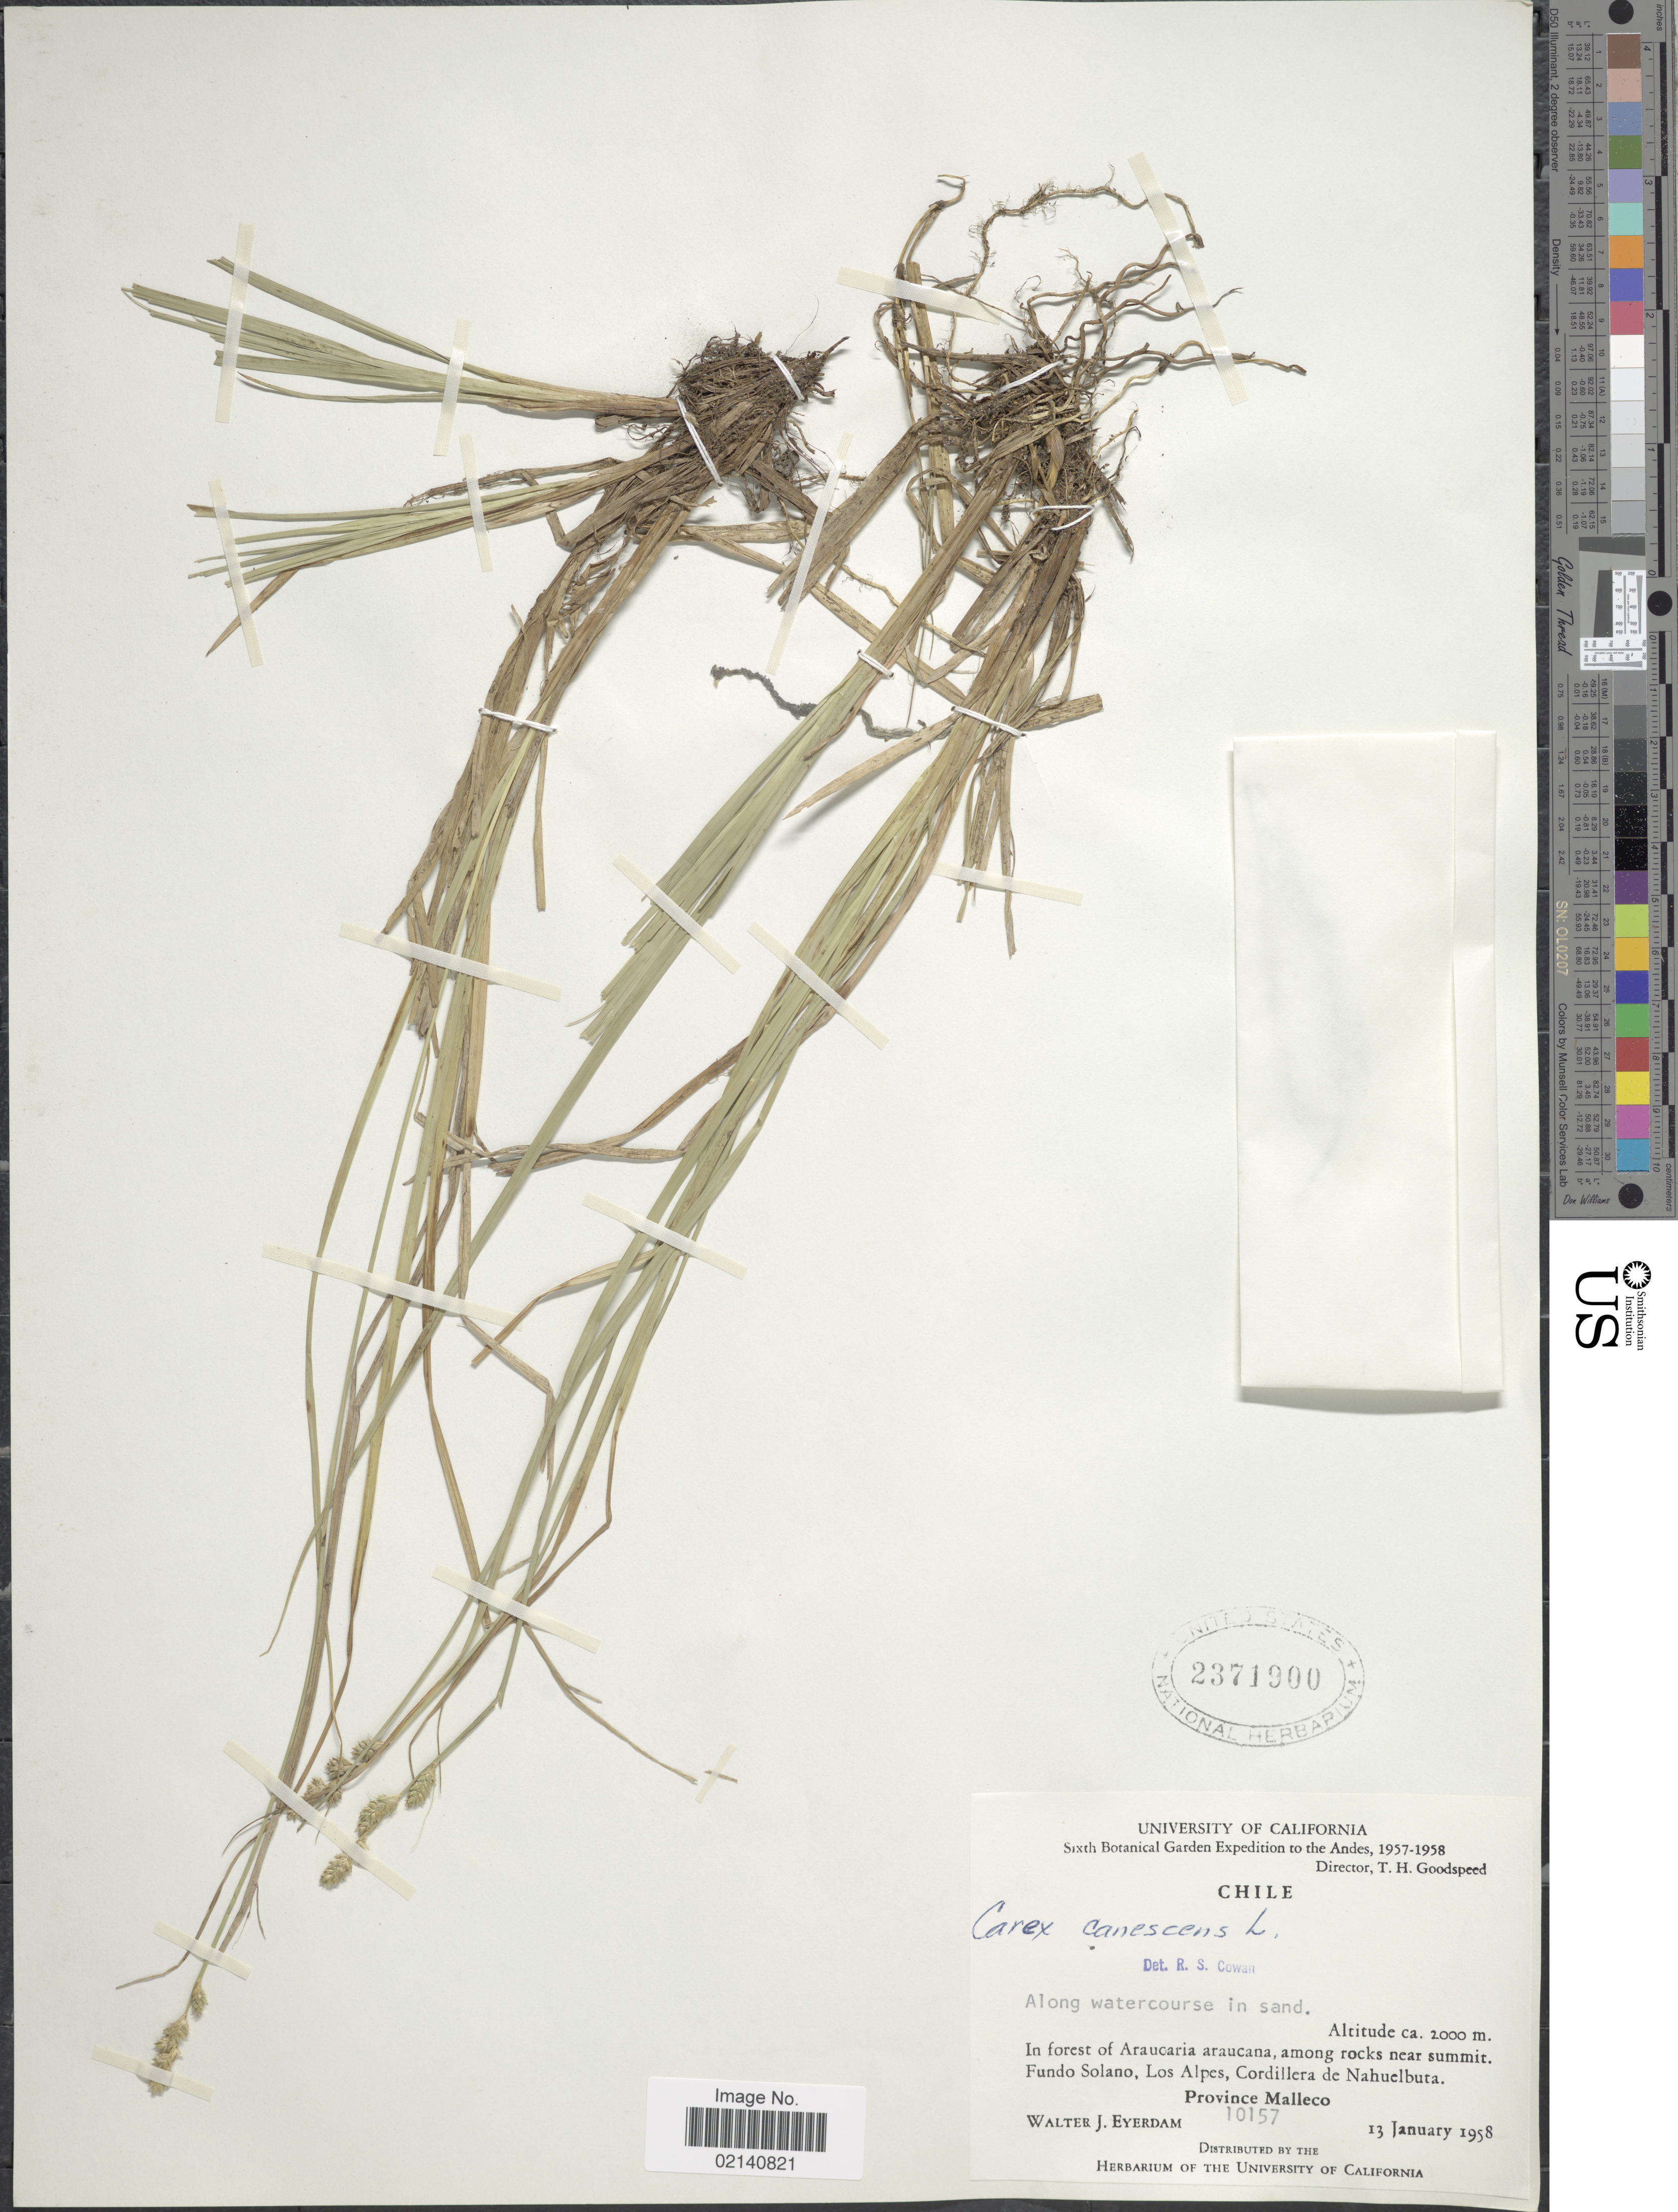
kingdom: Plantae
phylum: Tracheophyta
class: Liliopsida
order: Poales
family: Cyperaceae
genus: Carex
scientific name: Carex canescens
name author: L.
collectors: W. J. Eyerdam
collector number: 10157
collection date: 1958-01-13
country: Chile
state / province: Araucanía (IX)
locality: Along watercourse in sand, in forest of Araucaria, among rocks near summit, Fundo Solano, Los Alpes, Cordillera de Nahuelbuta, Province Malleco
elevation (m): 2000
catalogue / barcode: US 2371900